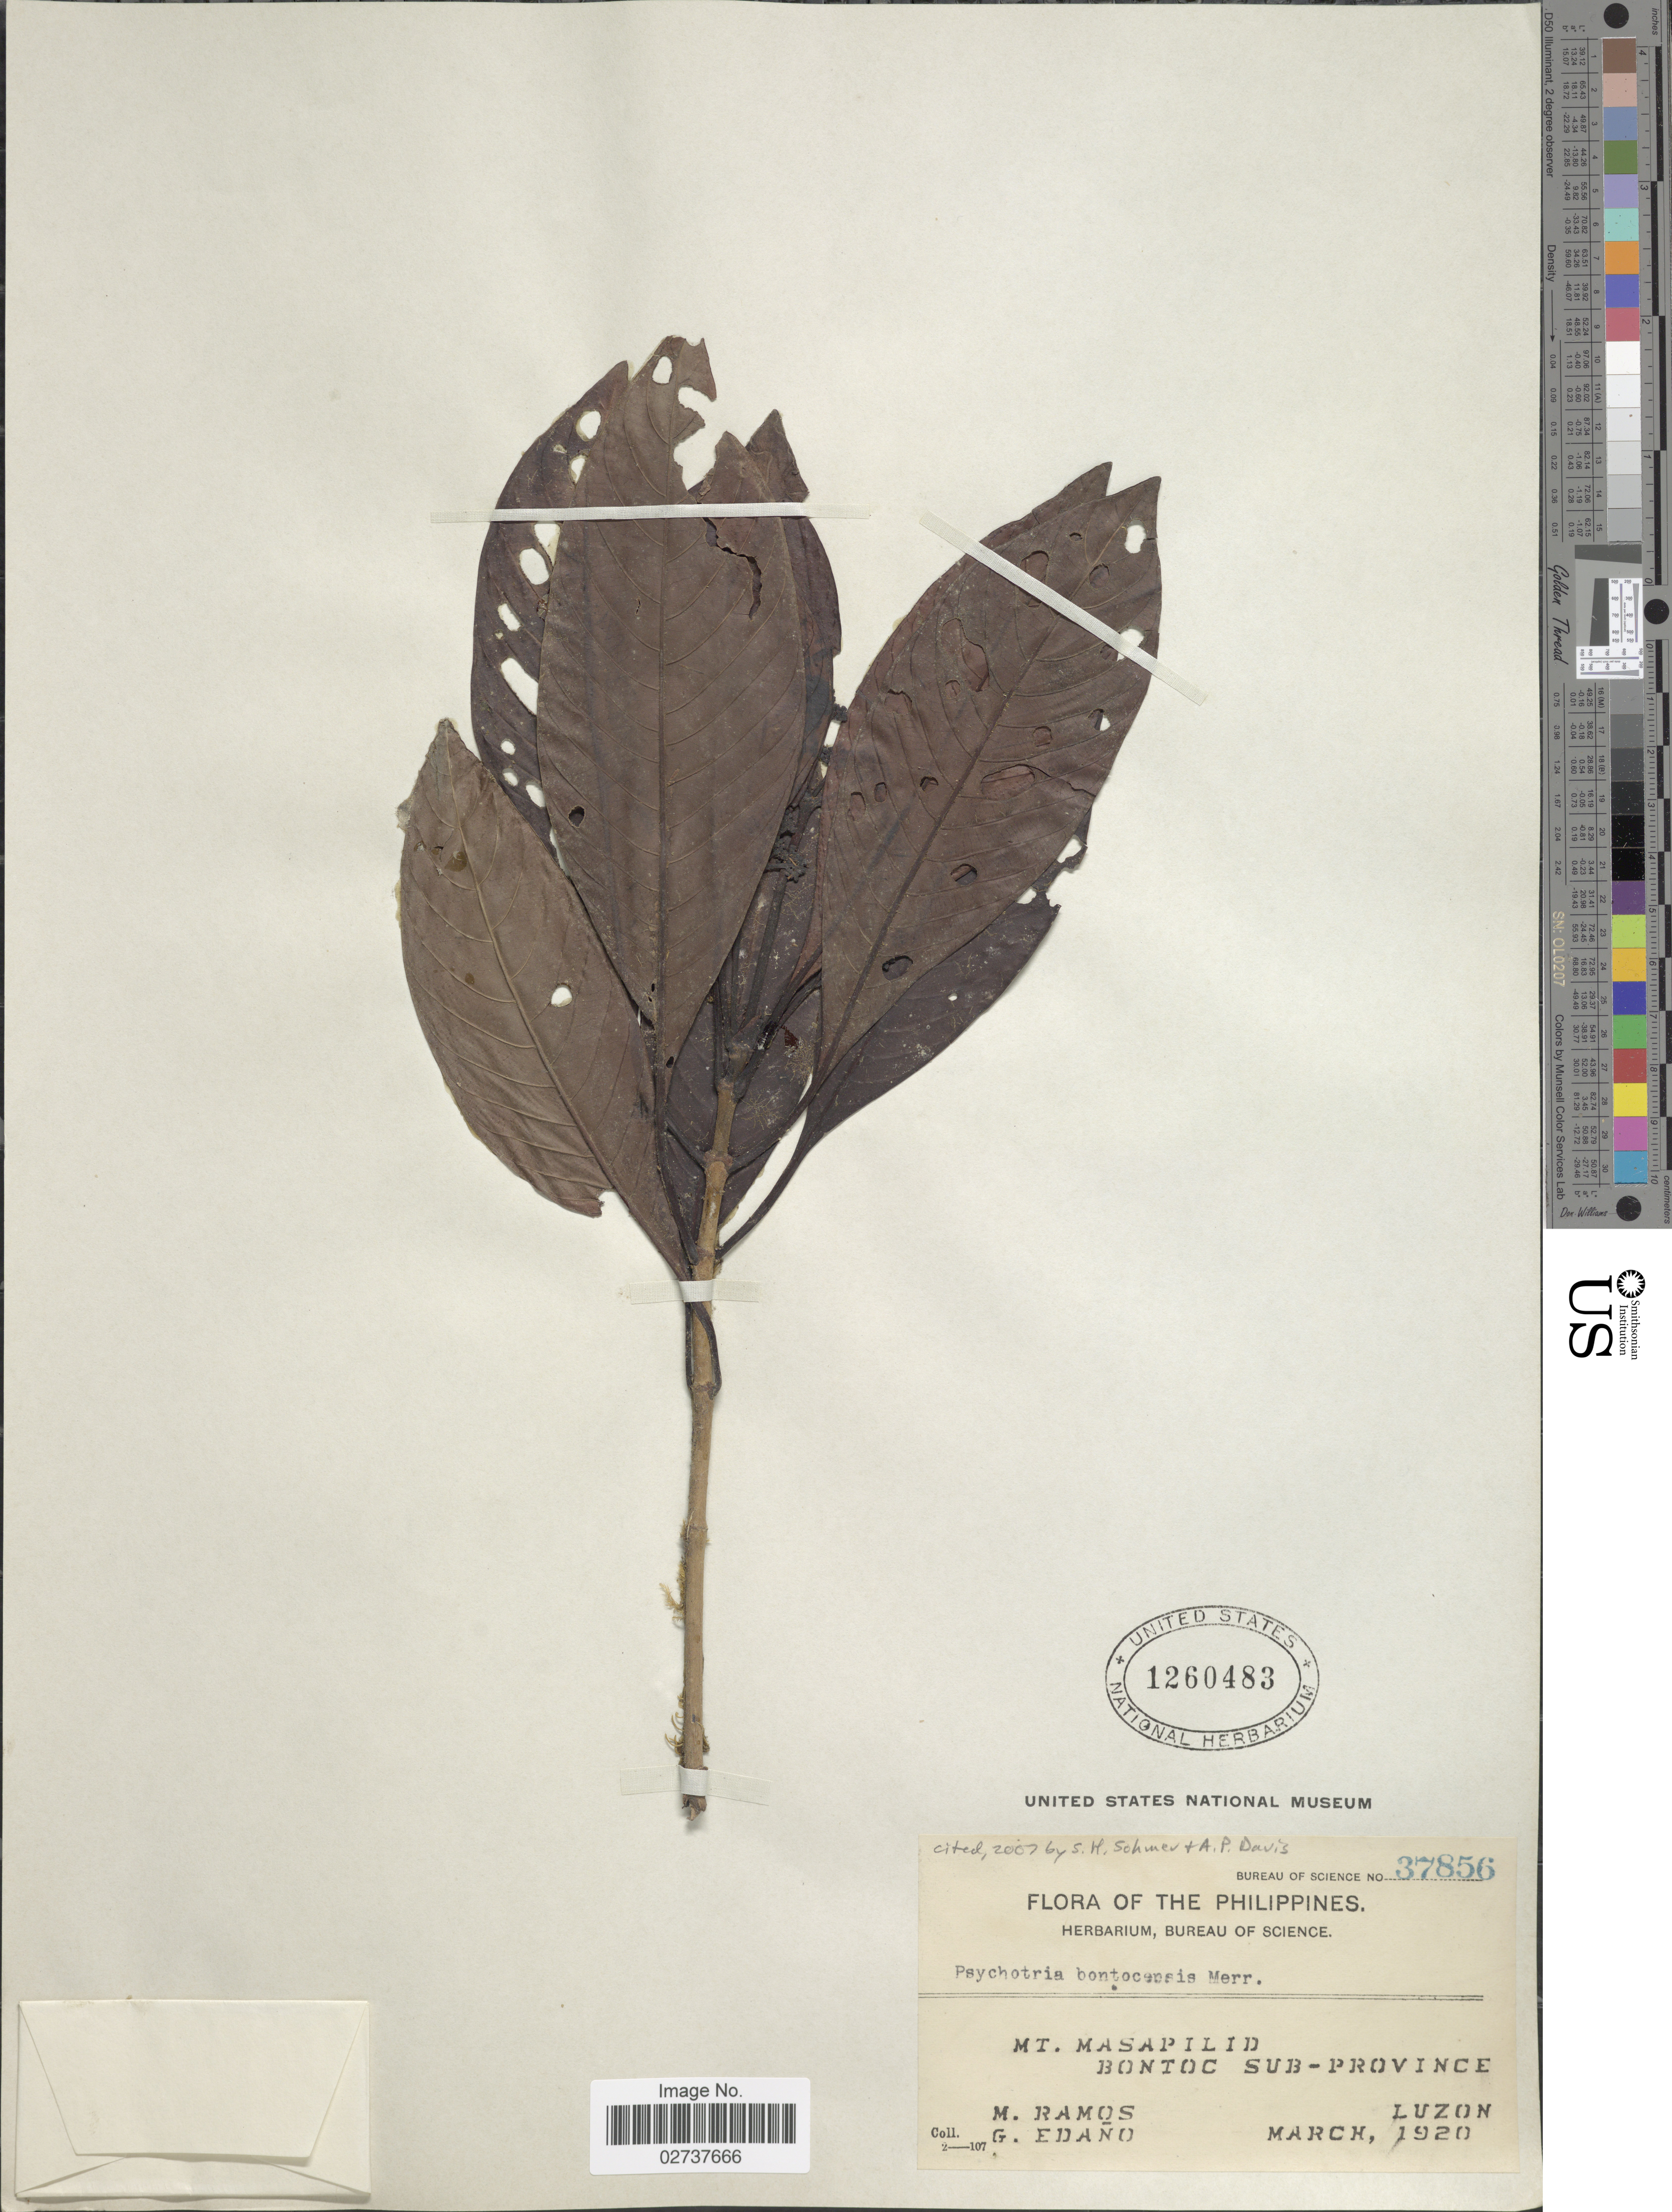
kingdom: Plantae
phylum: Tracheophyta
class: Magnoliopsida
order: Gentianales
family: Rubiaceae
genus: Psychotria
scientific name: Psychotria bontocensis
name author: Merr.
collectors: M. Ramos & G. Edaño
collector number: Bureau of Science 37856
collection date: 1920-03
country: Philippines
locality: Mt. Masapilid, Bontoc Sub-Province, Luzon.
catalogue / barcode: US 1260483